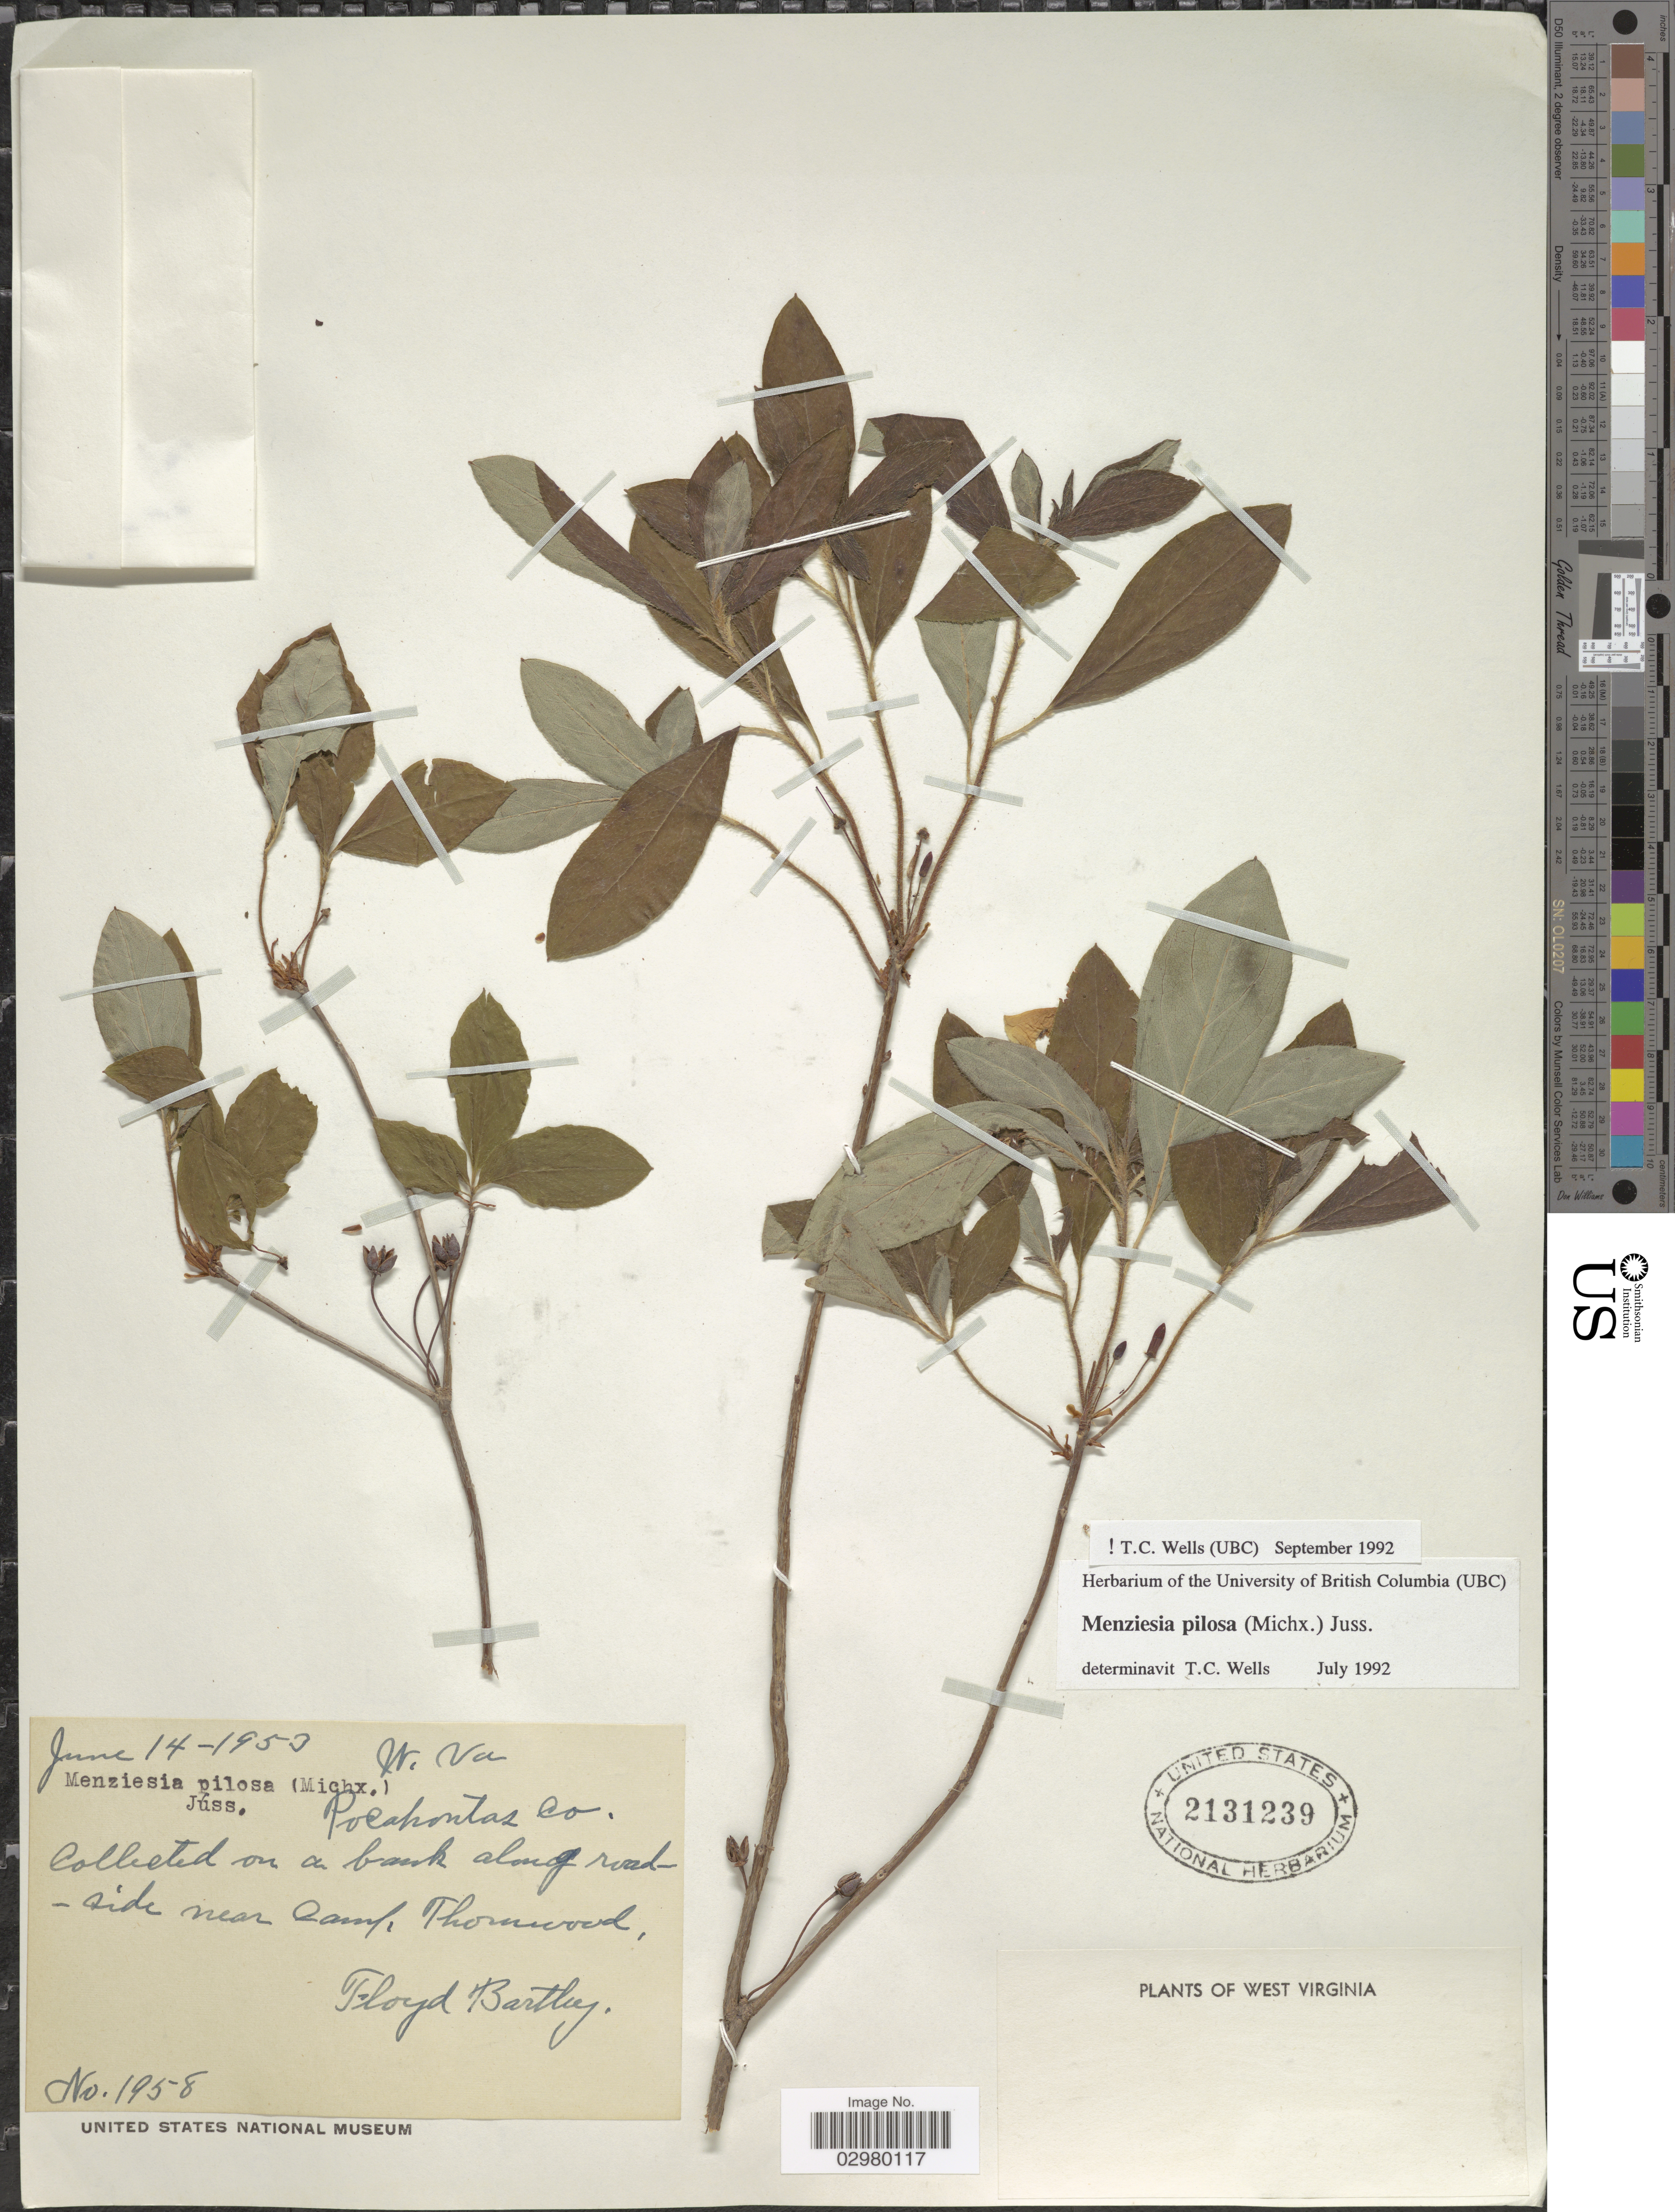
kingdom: Plantae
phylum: Tracheophyta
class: Magnoliopsida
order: Ericales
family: Ericaceae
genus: Menziesia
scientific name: Menziesia pilosa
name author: (Michx.) Juss.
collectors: F. Bartley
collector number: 1958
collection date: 1953-06-14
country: United States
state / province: West Virginia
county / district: Pocahontas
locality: Pocahontas Co., on a bank along road-side near damp, Thornwood.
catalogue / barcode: US 2131239